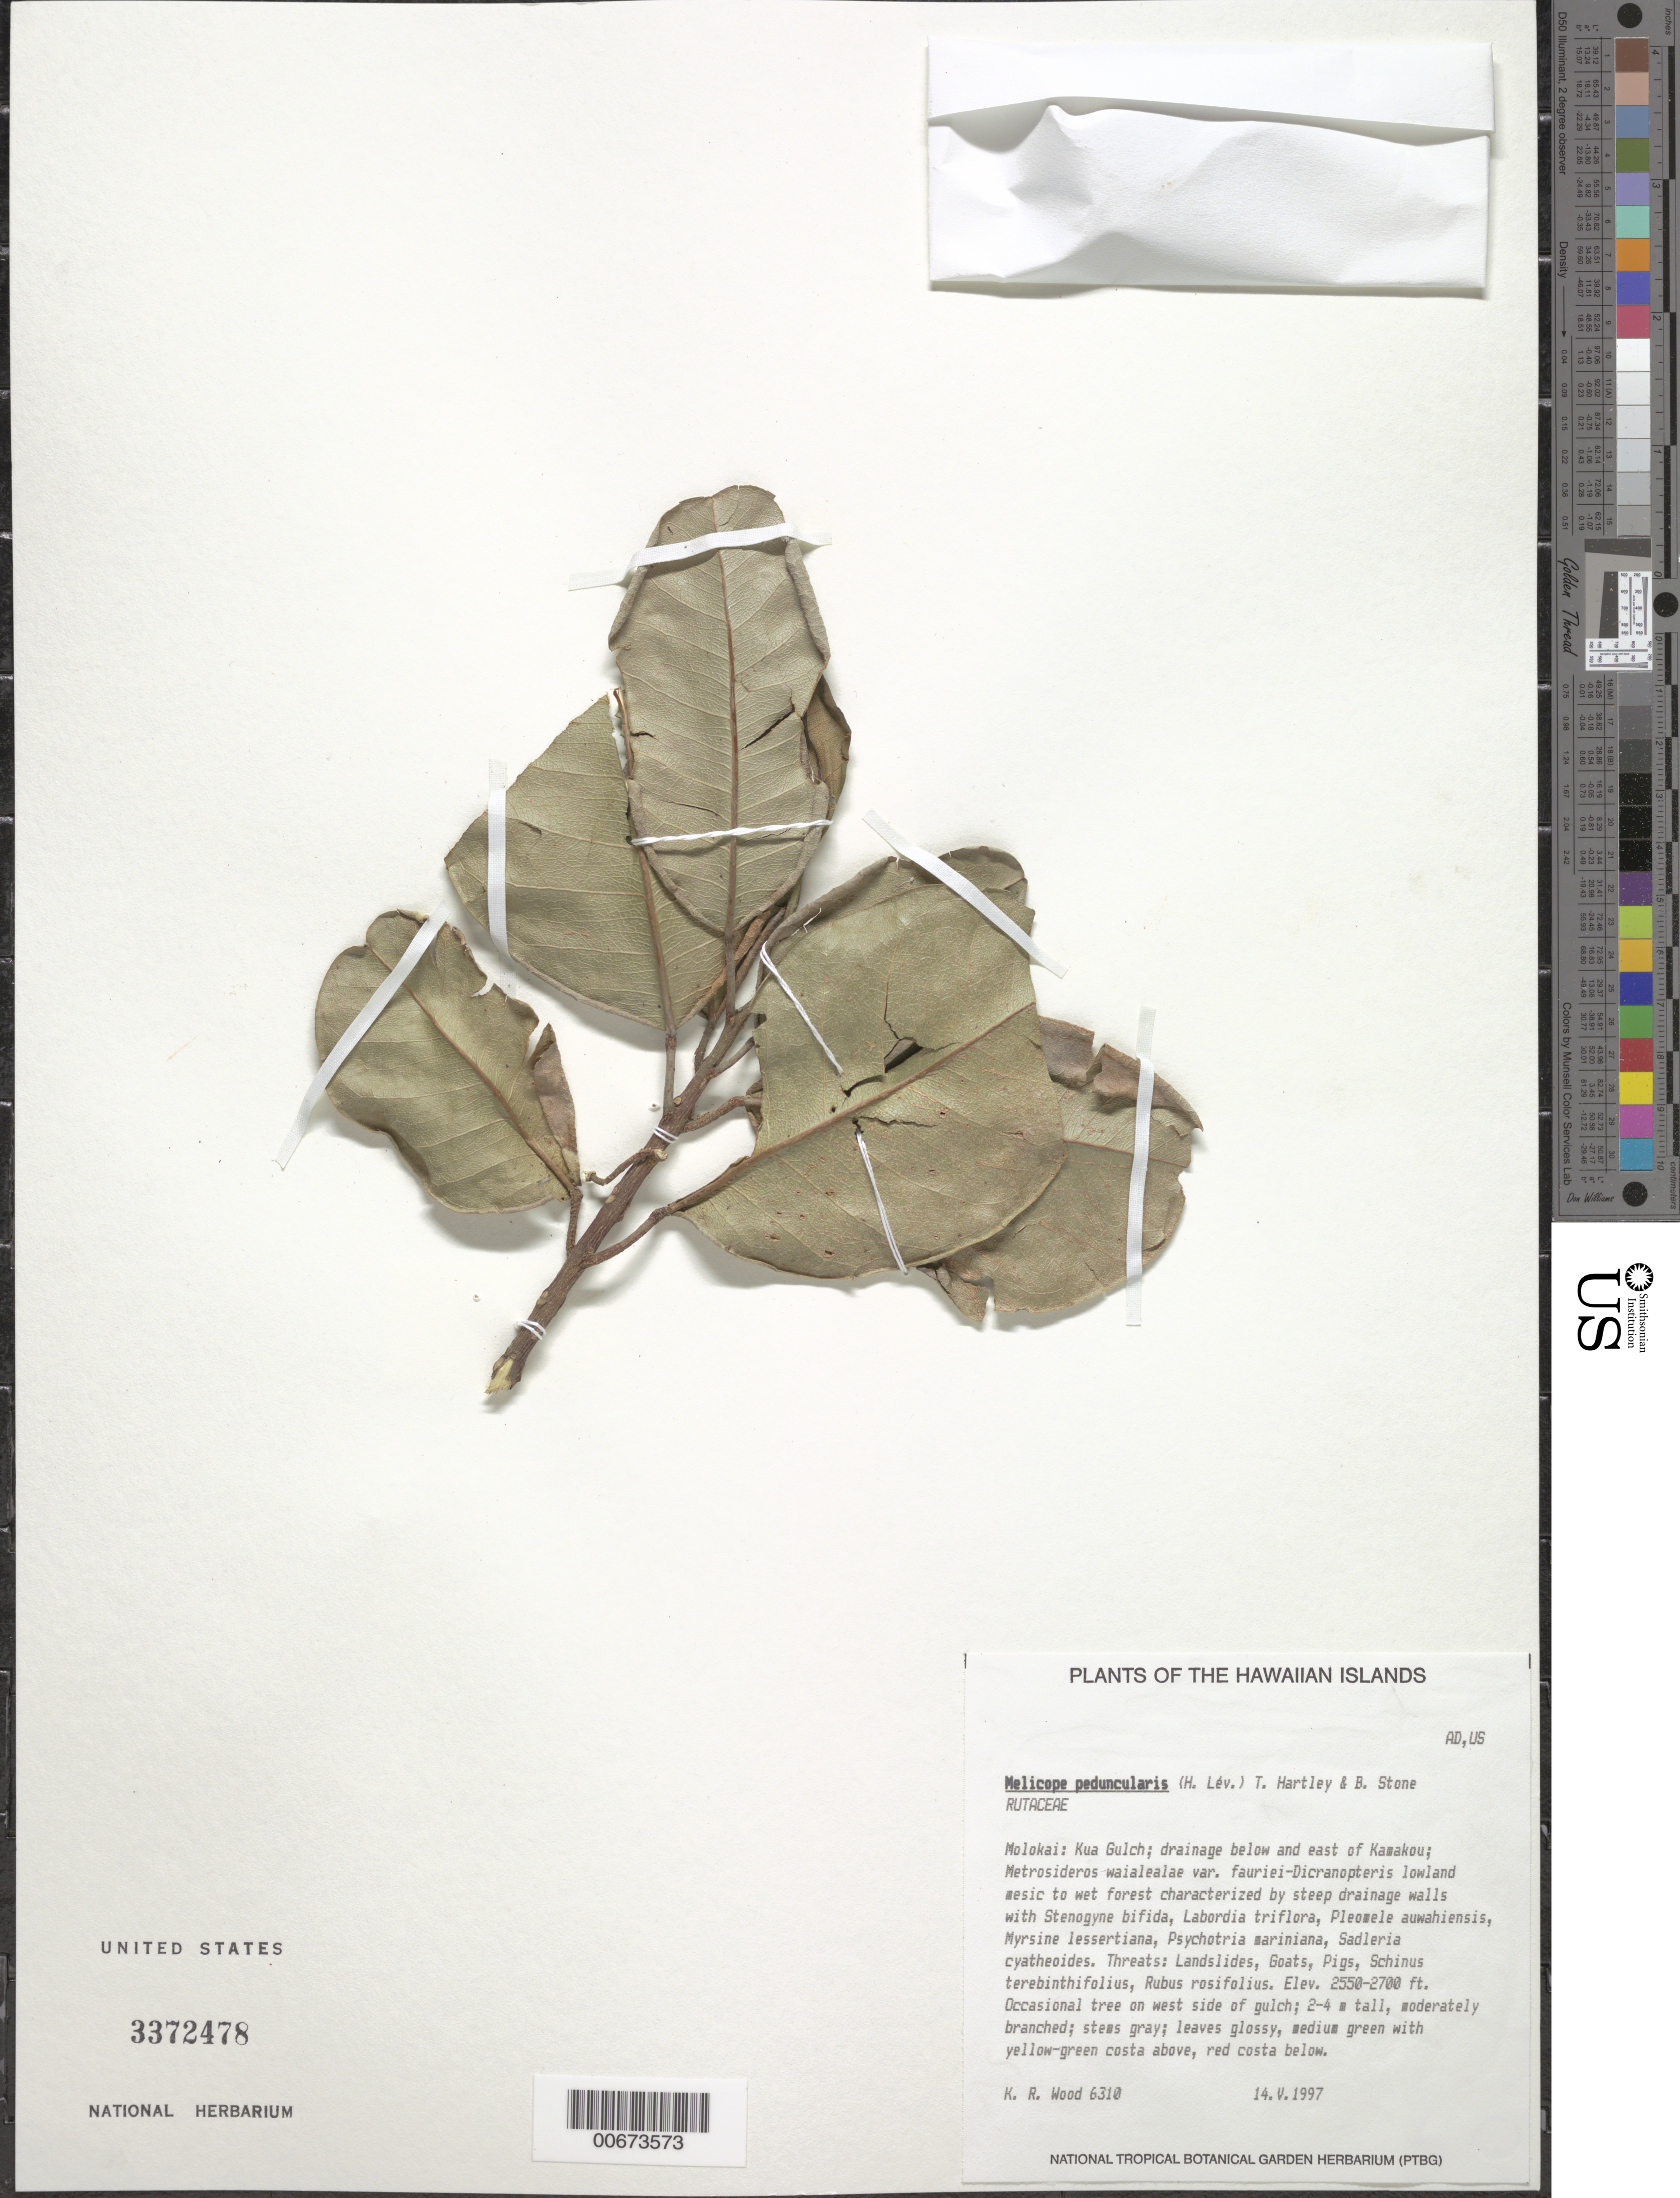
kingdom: Plantae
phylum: Tracheophyta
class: Magnoliopsida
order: Sapindales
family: Rutaceae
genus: Melicope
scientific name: Melicope peduncularis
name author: (H. Lév.) T.G. Hartley & B.C. Stone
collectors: K. Wood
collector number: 6310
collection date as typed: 14 May 1997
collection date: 1997-05-14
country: United States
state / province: Hawaii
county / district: Maui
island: Moloka'i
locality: Kua Gulch, drainage below and E of Kamakou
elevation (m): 777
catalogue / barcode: US 3372478